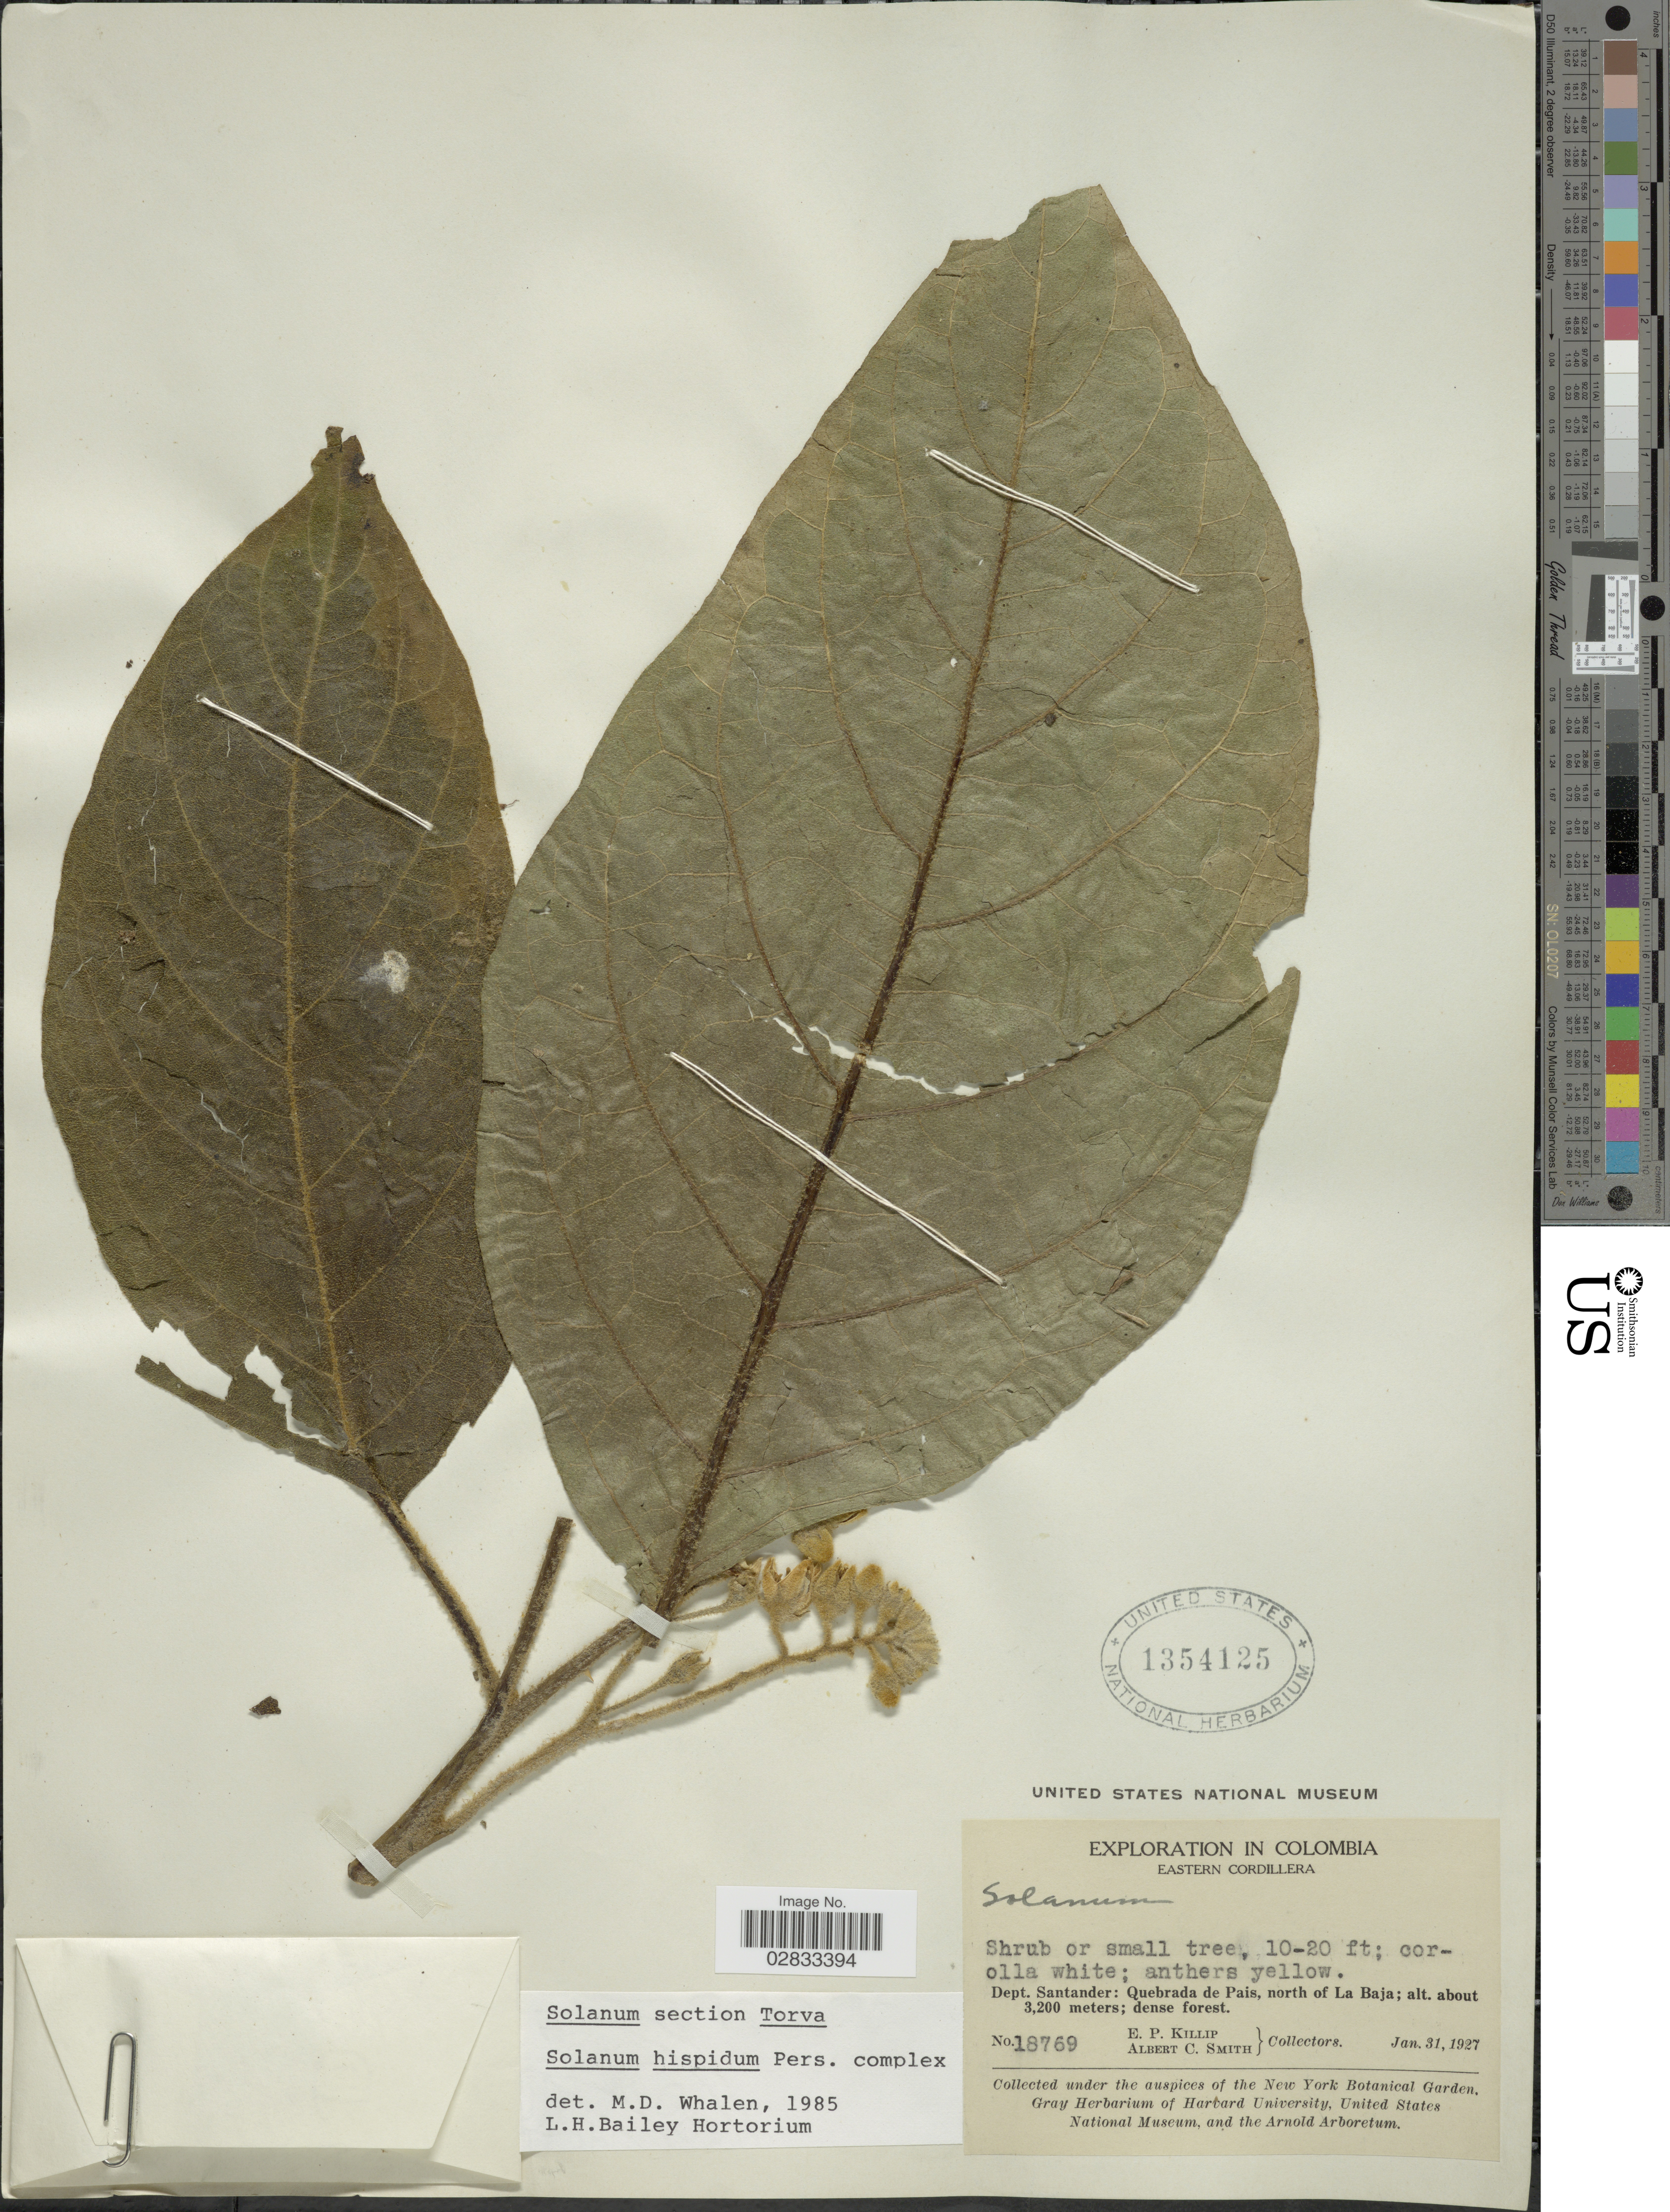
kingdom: Plantae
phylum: Tracheophyta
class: Magnoliopsida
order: Solanales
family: Solanaceae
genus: Solanum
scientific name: Solanum hispidum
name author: Pers.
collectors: E. P. Killip & A. C. Smith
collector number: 18769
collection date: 1927-01-31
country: Colombia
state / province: Santander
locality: Eastern Cordillera, Dept. Santander: Quebrada de Pais, north of La Baja.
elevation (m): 3200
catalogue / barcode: US 1354125